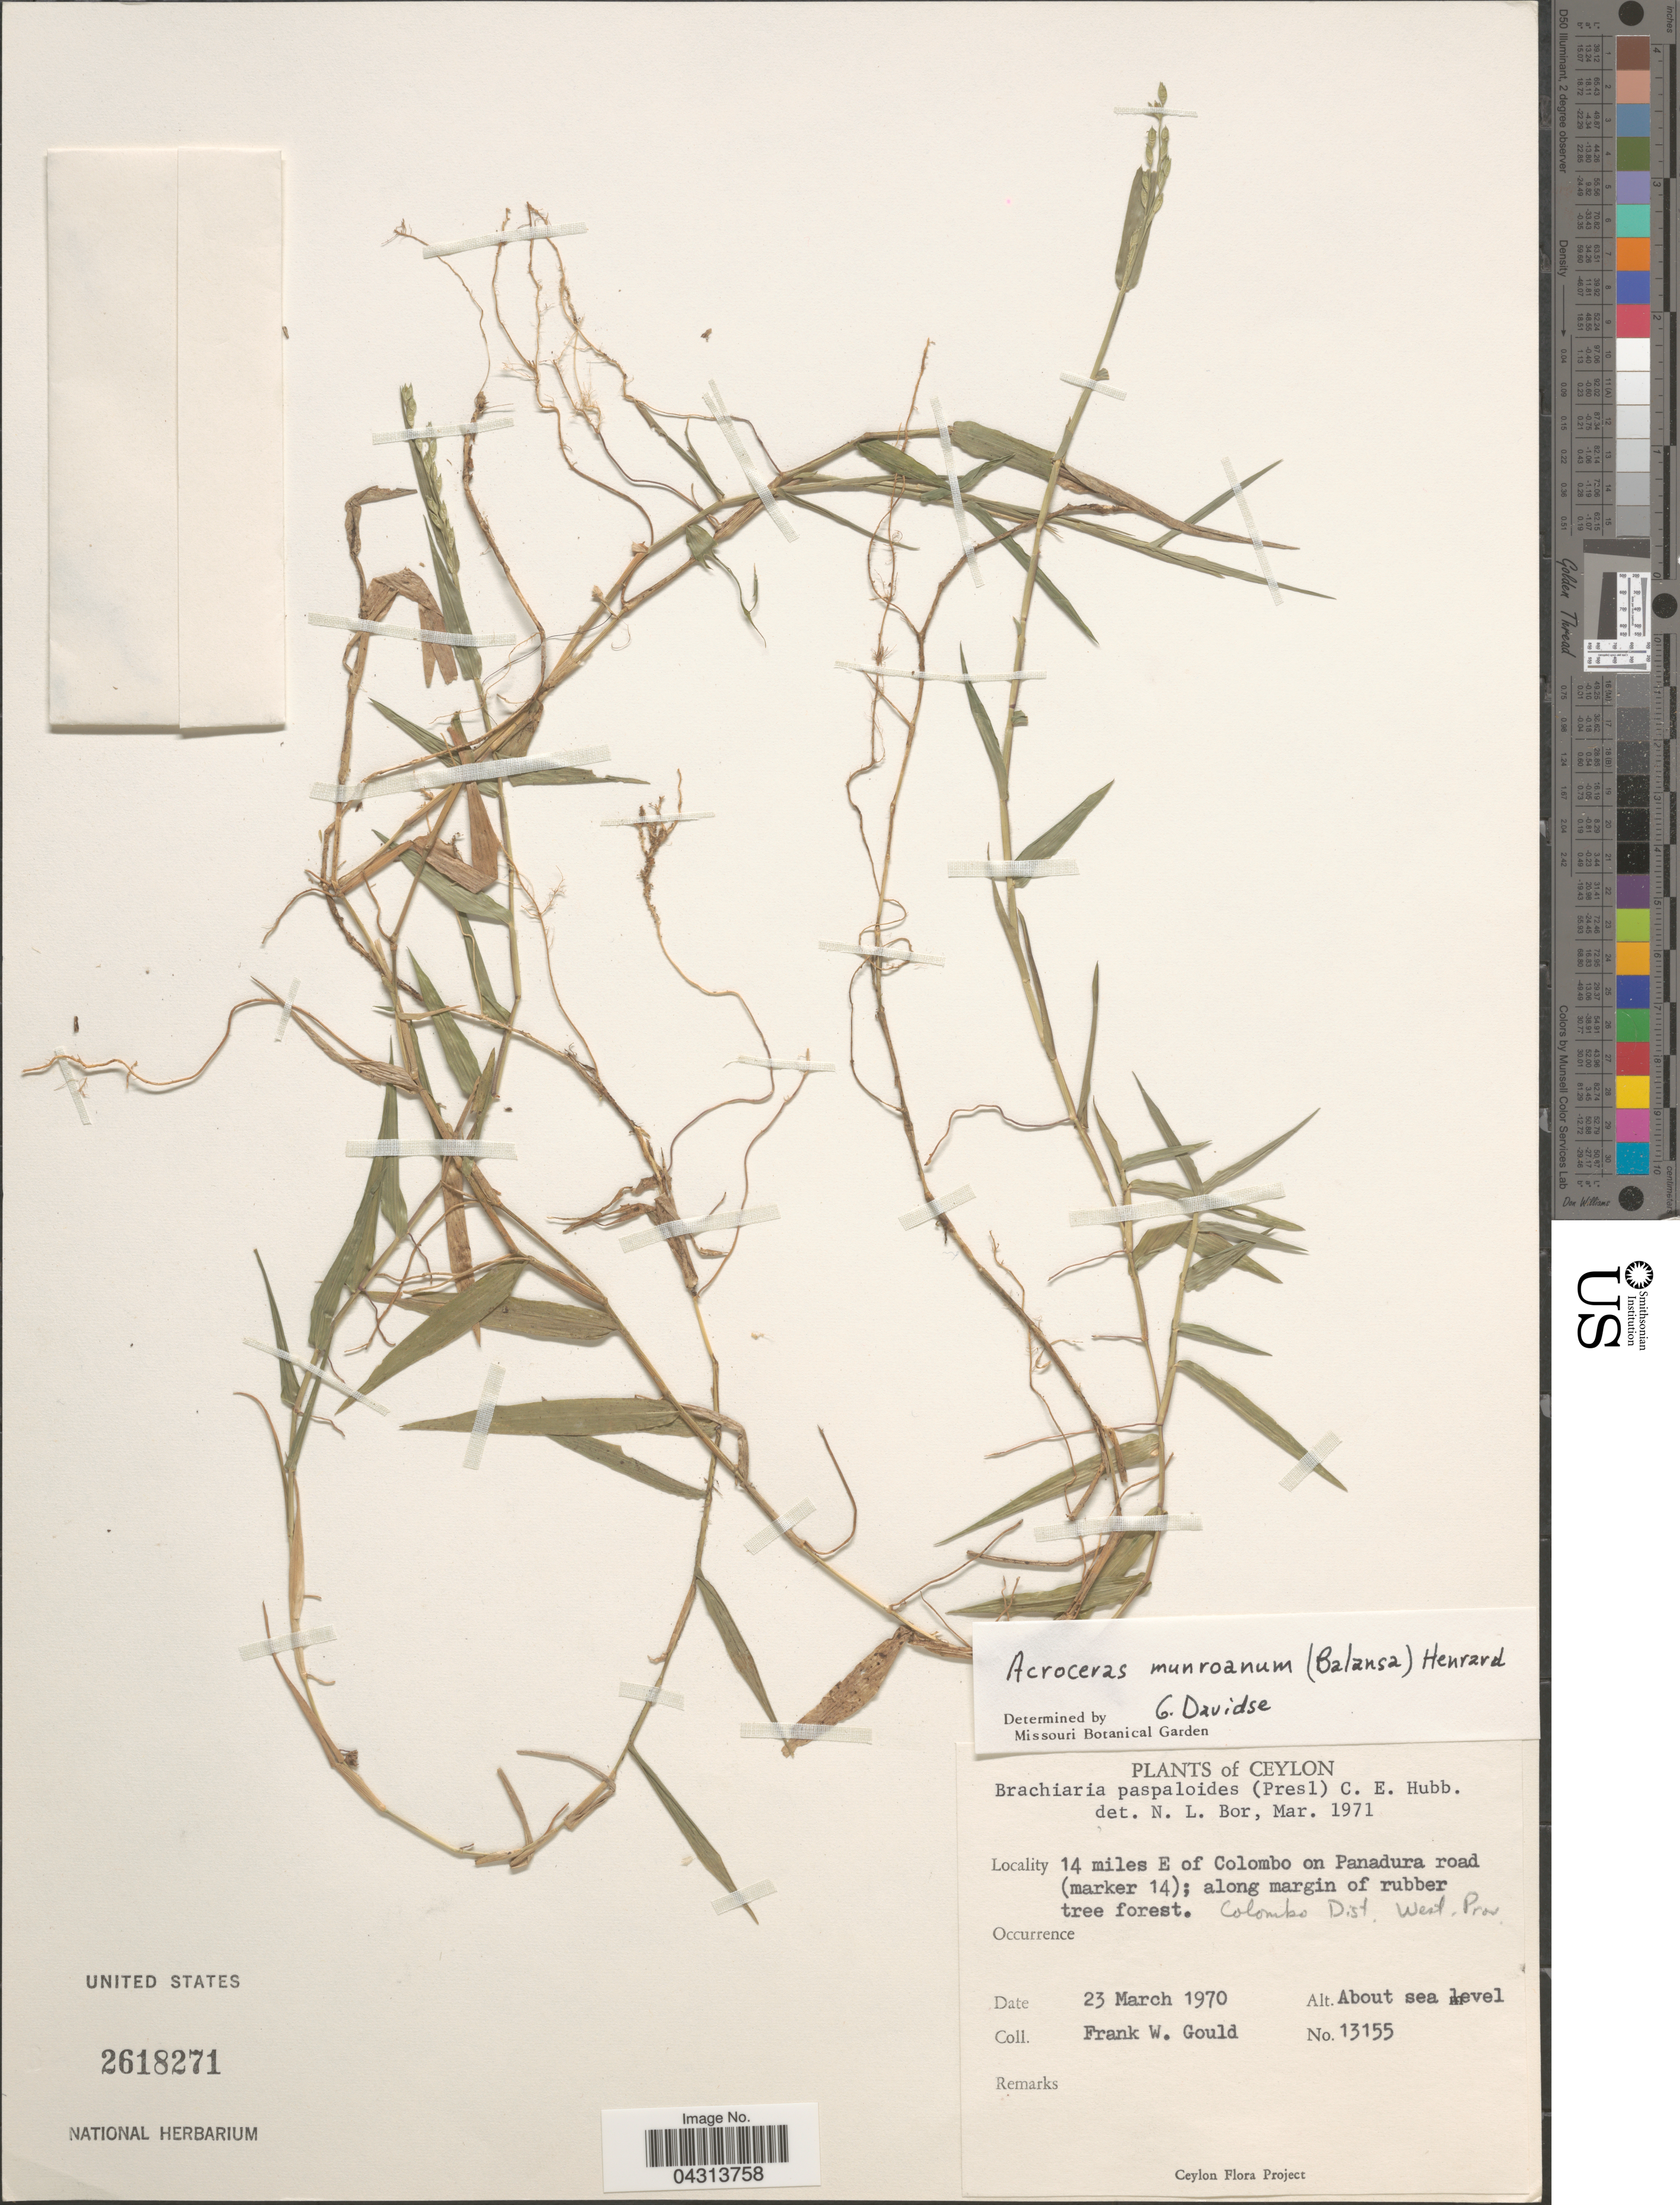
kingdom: Plantae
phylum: Tracheophyta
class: Liliopsida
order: Poales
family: Poaceae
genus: Acroceras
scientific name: Acroceras munroanum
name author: (Steud.) Henr.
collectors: F. W. Gould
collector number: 13155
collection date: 1970-03-23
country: Sri Lanka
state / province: Western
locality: Ceylon. 14 miles E of Colombo on Panadura road (marker 14); Colombo Dist. West. Prov.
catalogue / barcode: US 2618271